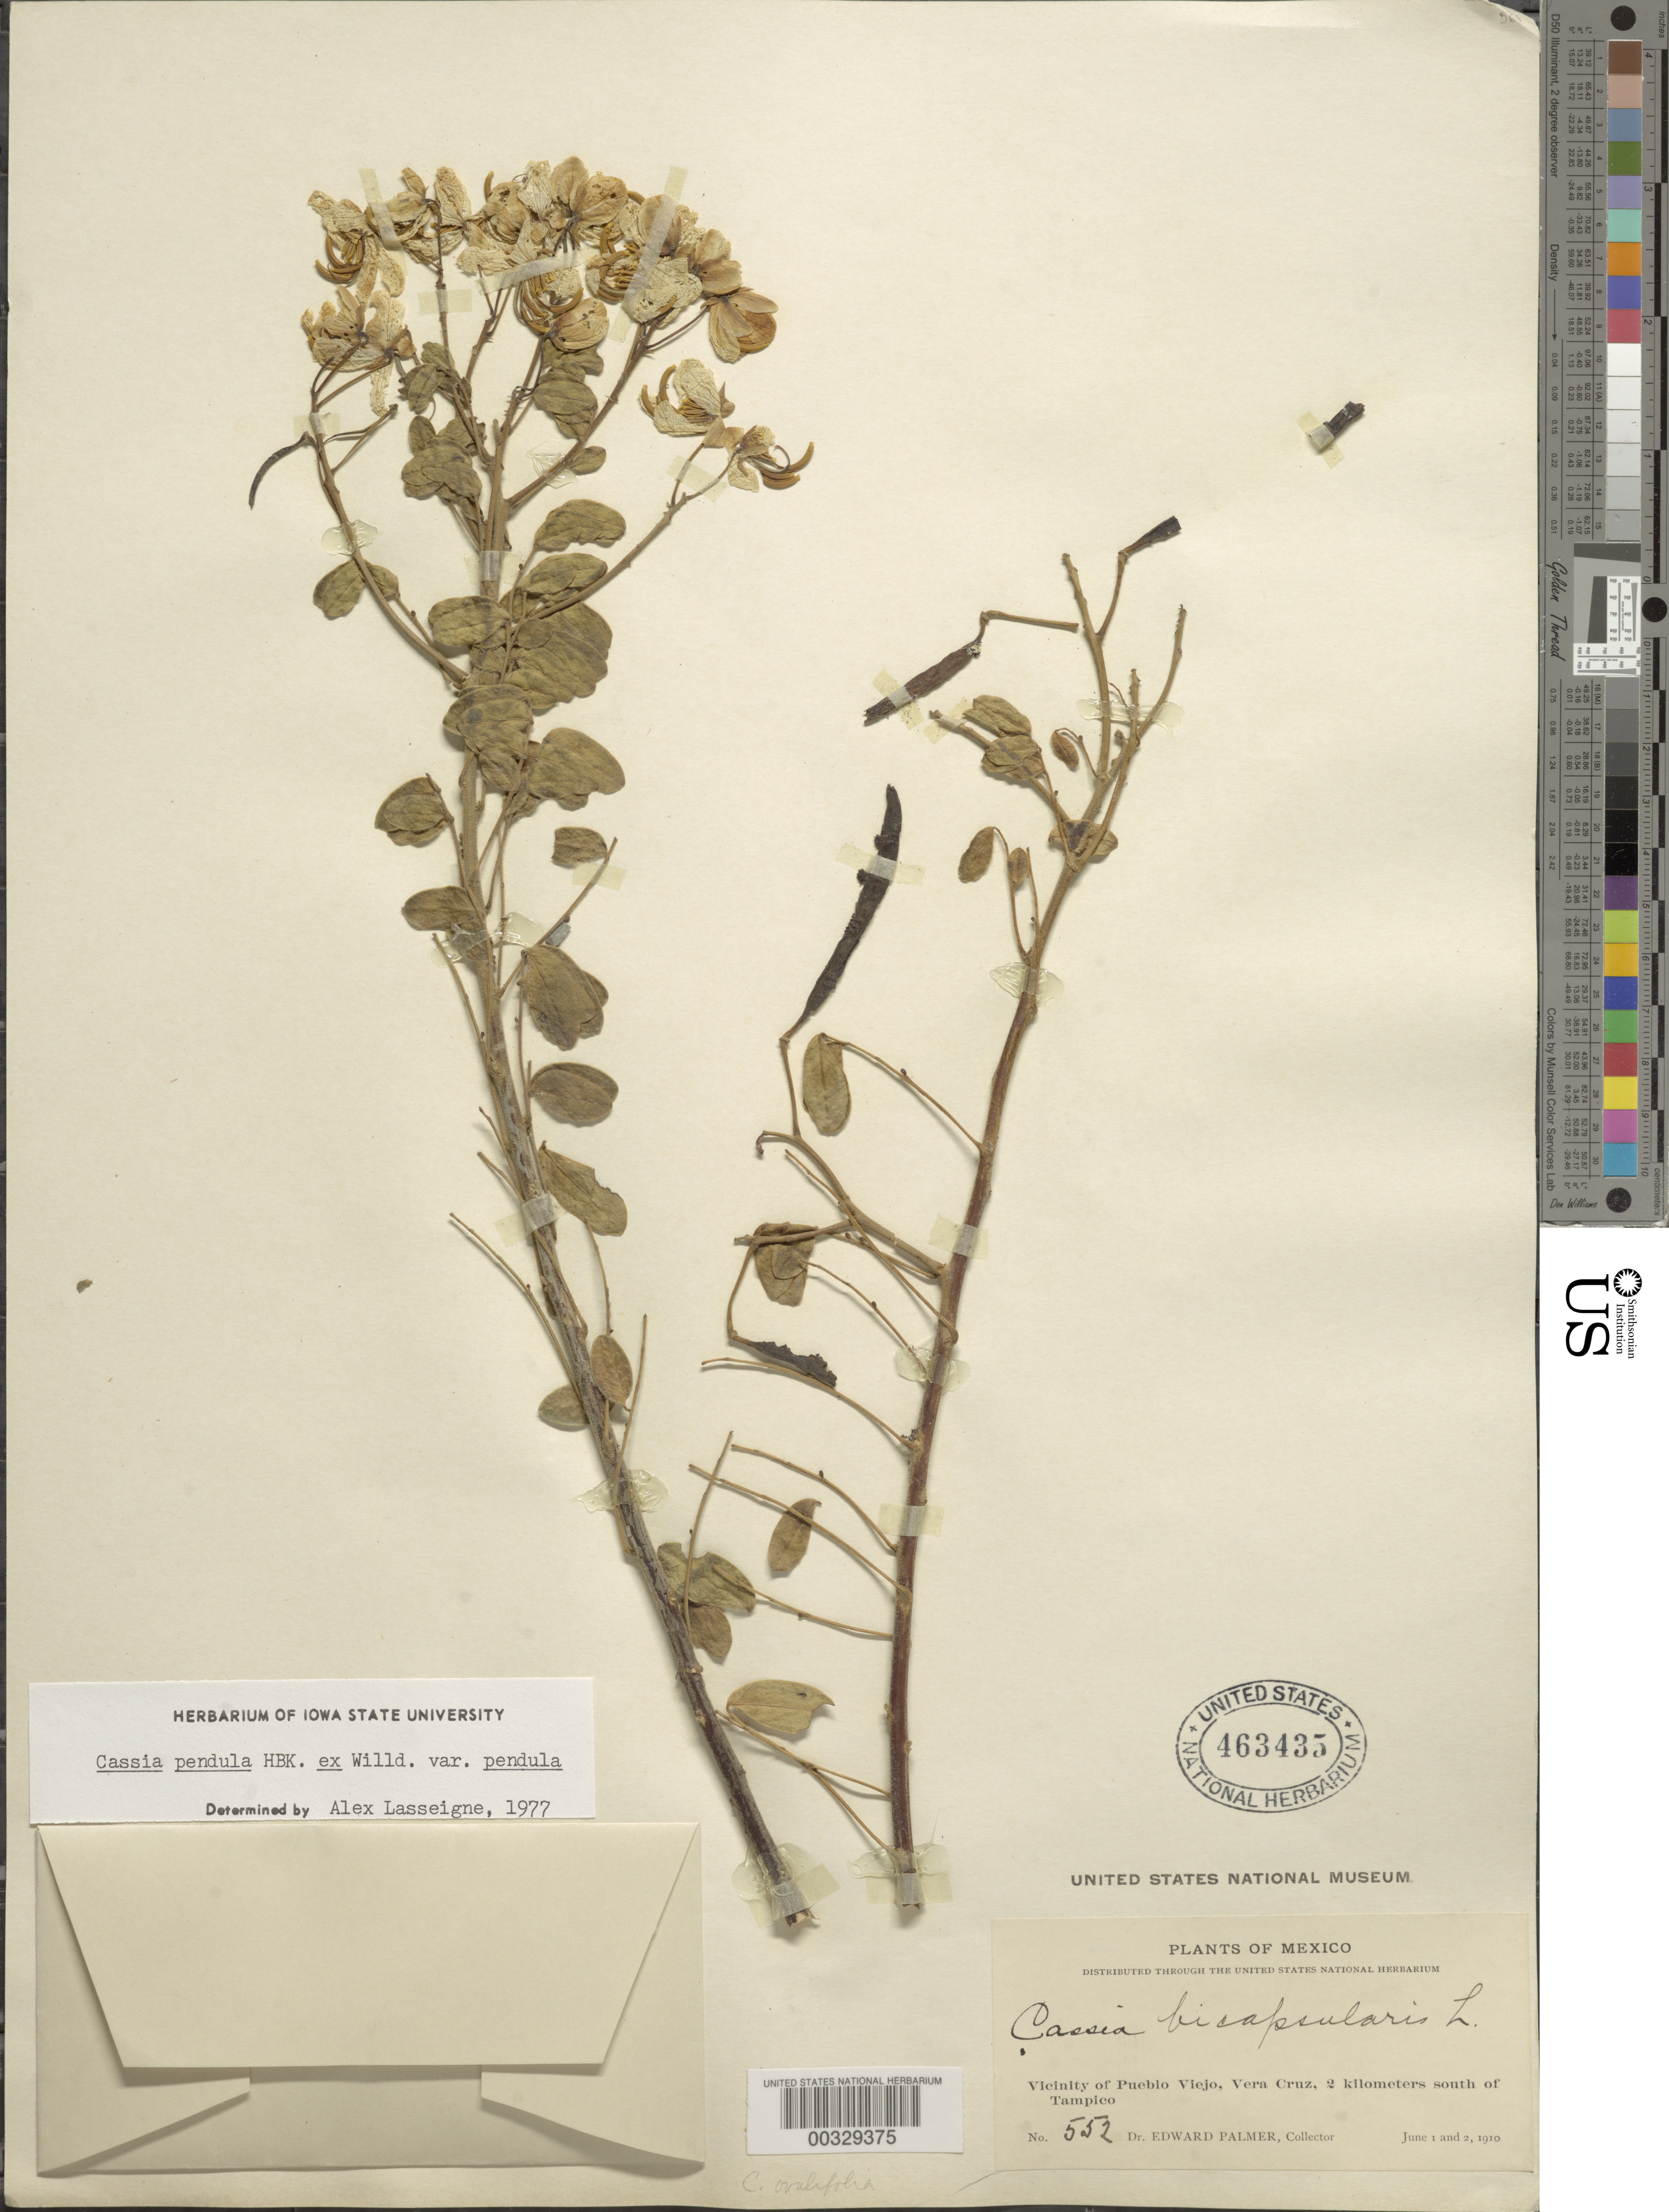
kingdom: Plantae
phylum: Tracheophyta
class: Magnoliopsida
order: Fabales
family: Fabaceae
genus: Senna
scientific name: Senna pendula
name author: (Humb. & Bonpl. ex Willd.) H.S. Irwin & Barneby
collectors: E. Palmer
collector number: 552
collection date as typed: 01 Jun 1910 to 02 Jun 1910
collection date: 1910-06-01/1910-06-02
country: Mexico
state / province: Veracruz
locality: Vicinity of pueblo viejo, 2 km S of tampico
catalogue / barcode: US 463435